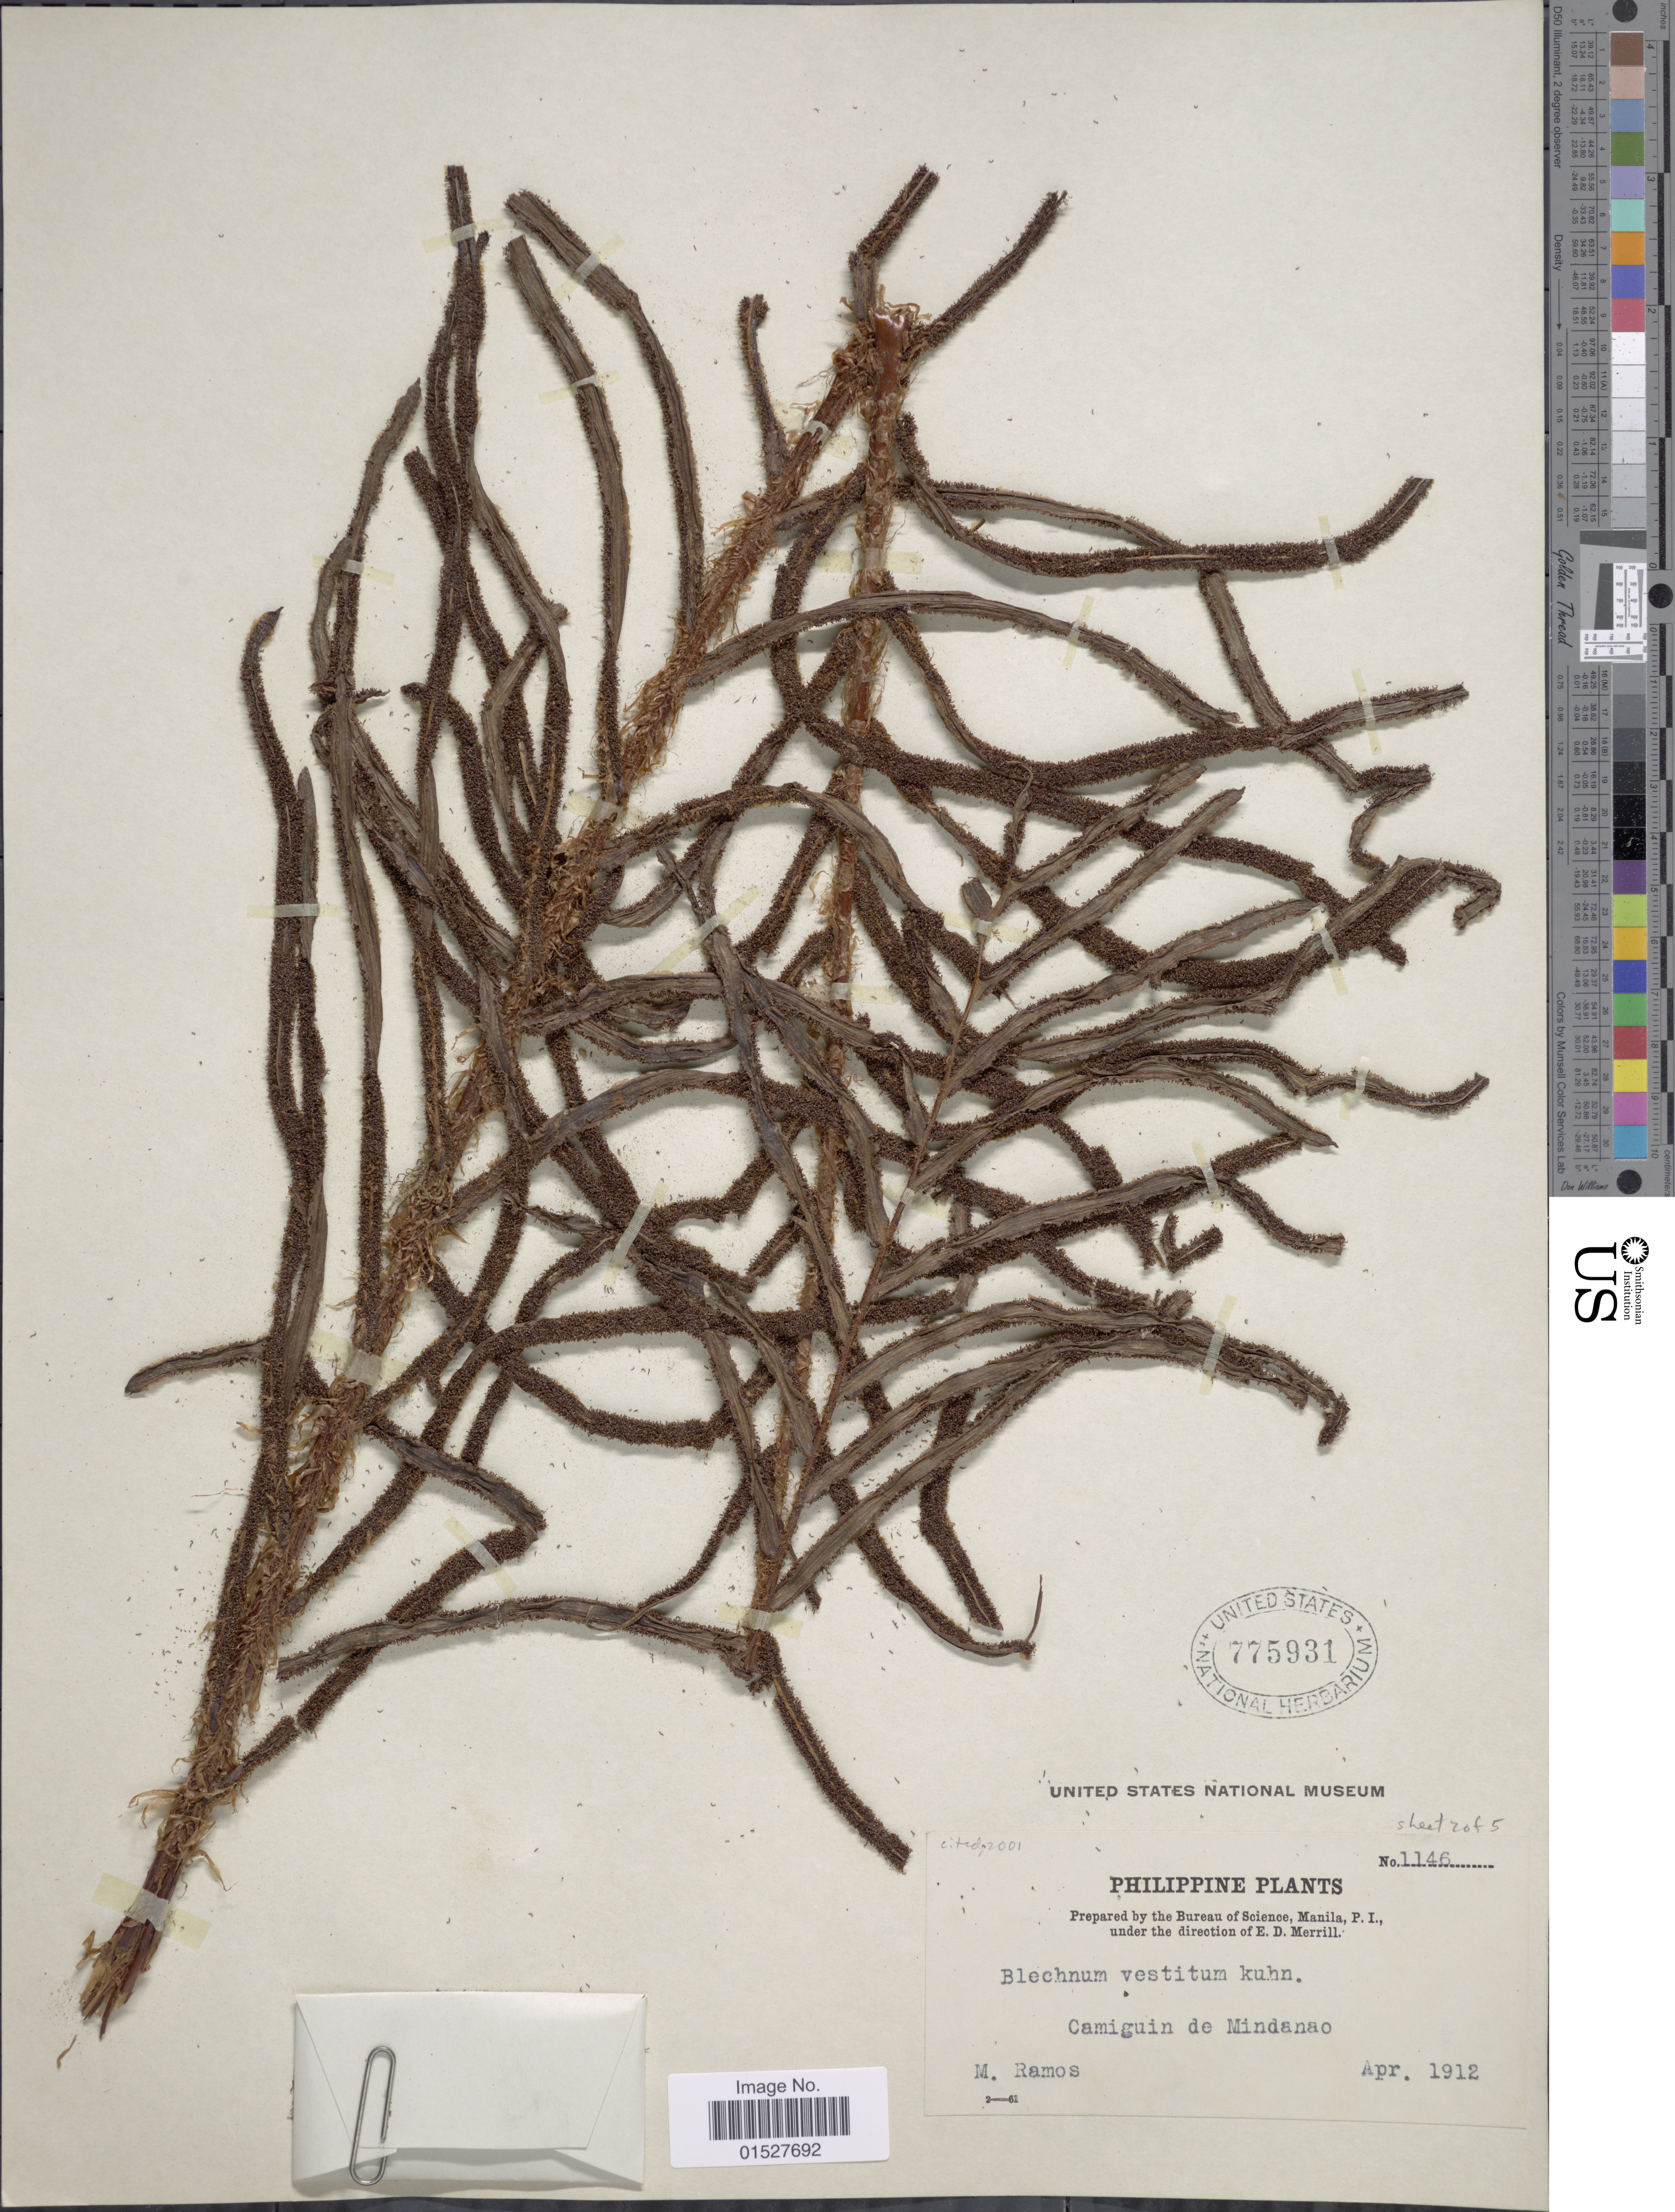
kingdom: Plantae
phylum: Tracheophyta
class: Polypodiopsida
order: Polypodiales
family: Blechnaceae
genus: Blechnum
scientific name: Blechnum vestitum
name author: (Blume) Kuhn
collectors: M. Ramos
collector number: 1146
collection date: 1912-04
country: Philippines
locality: Camiguin de Mindanao.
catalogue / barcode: US 775931